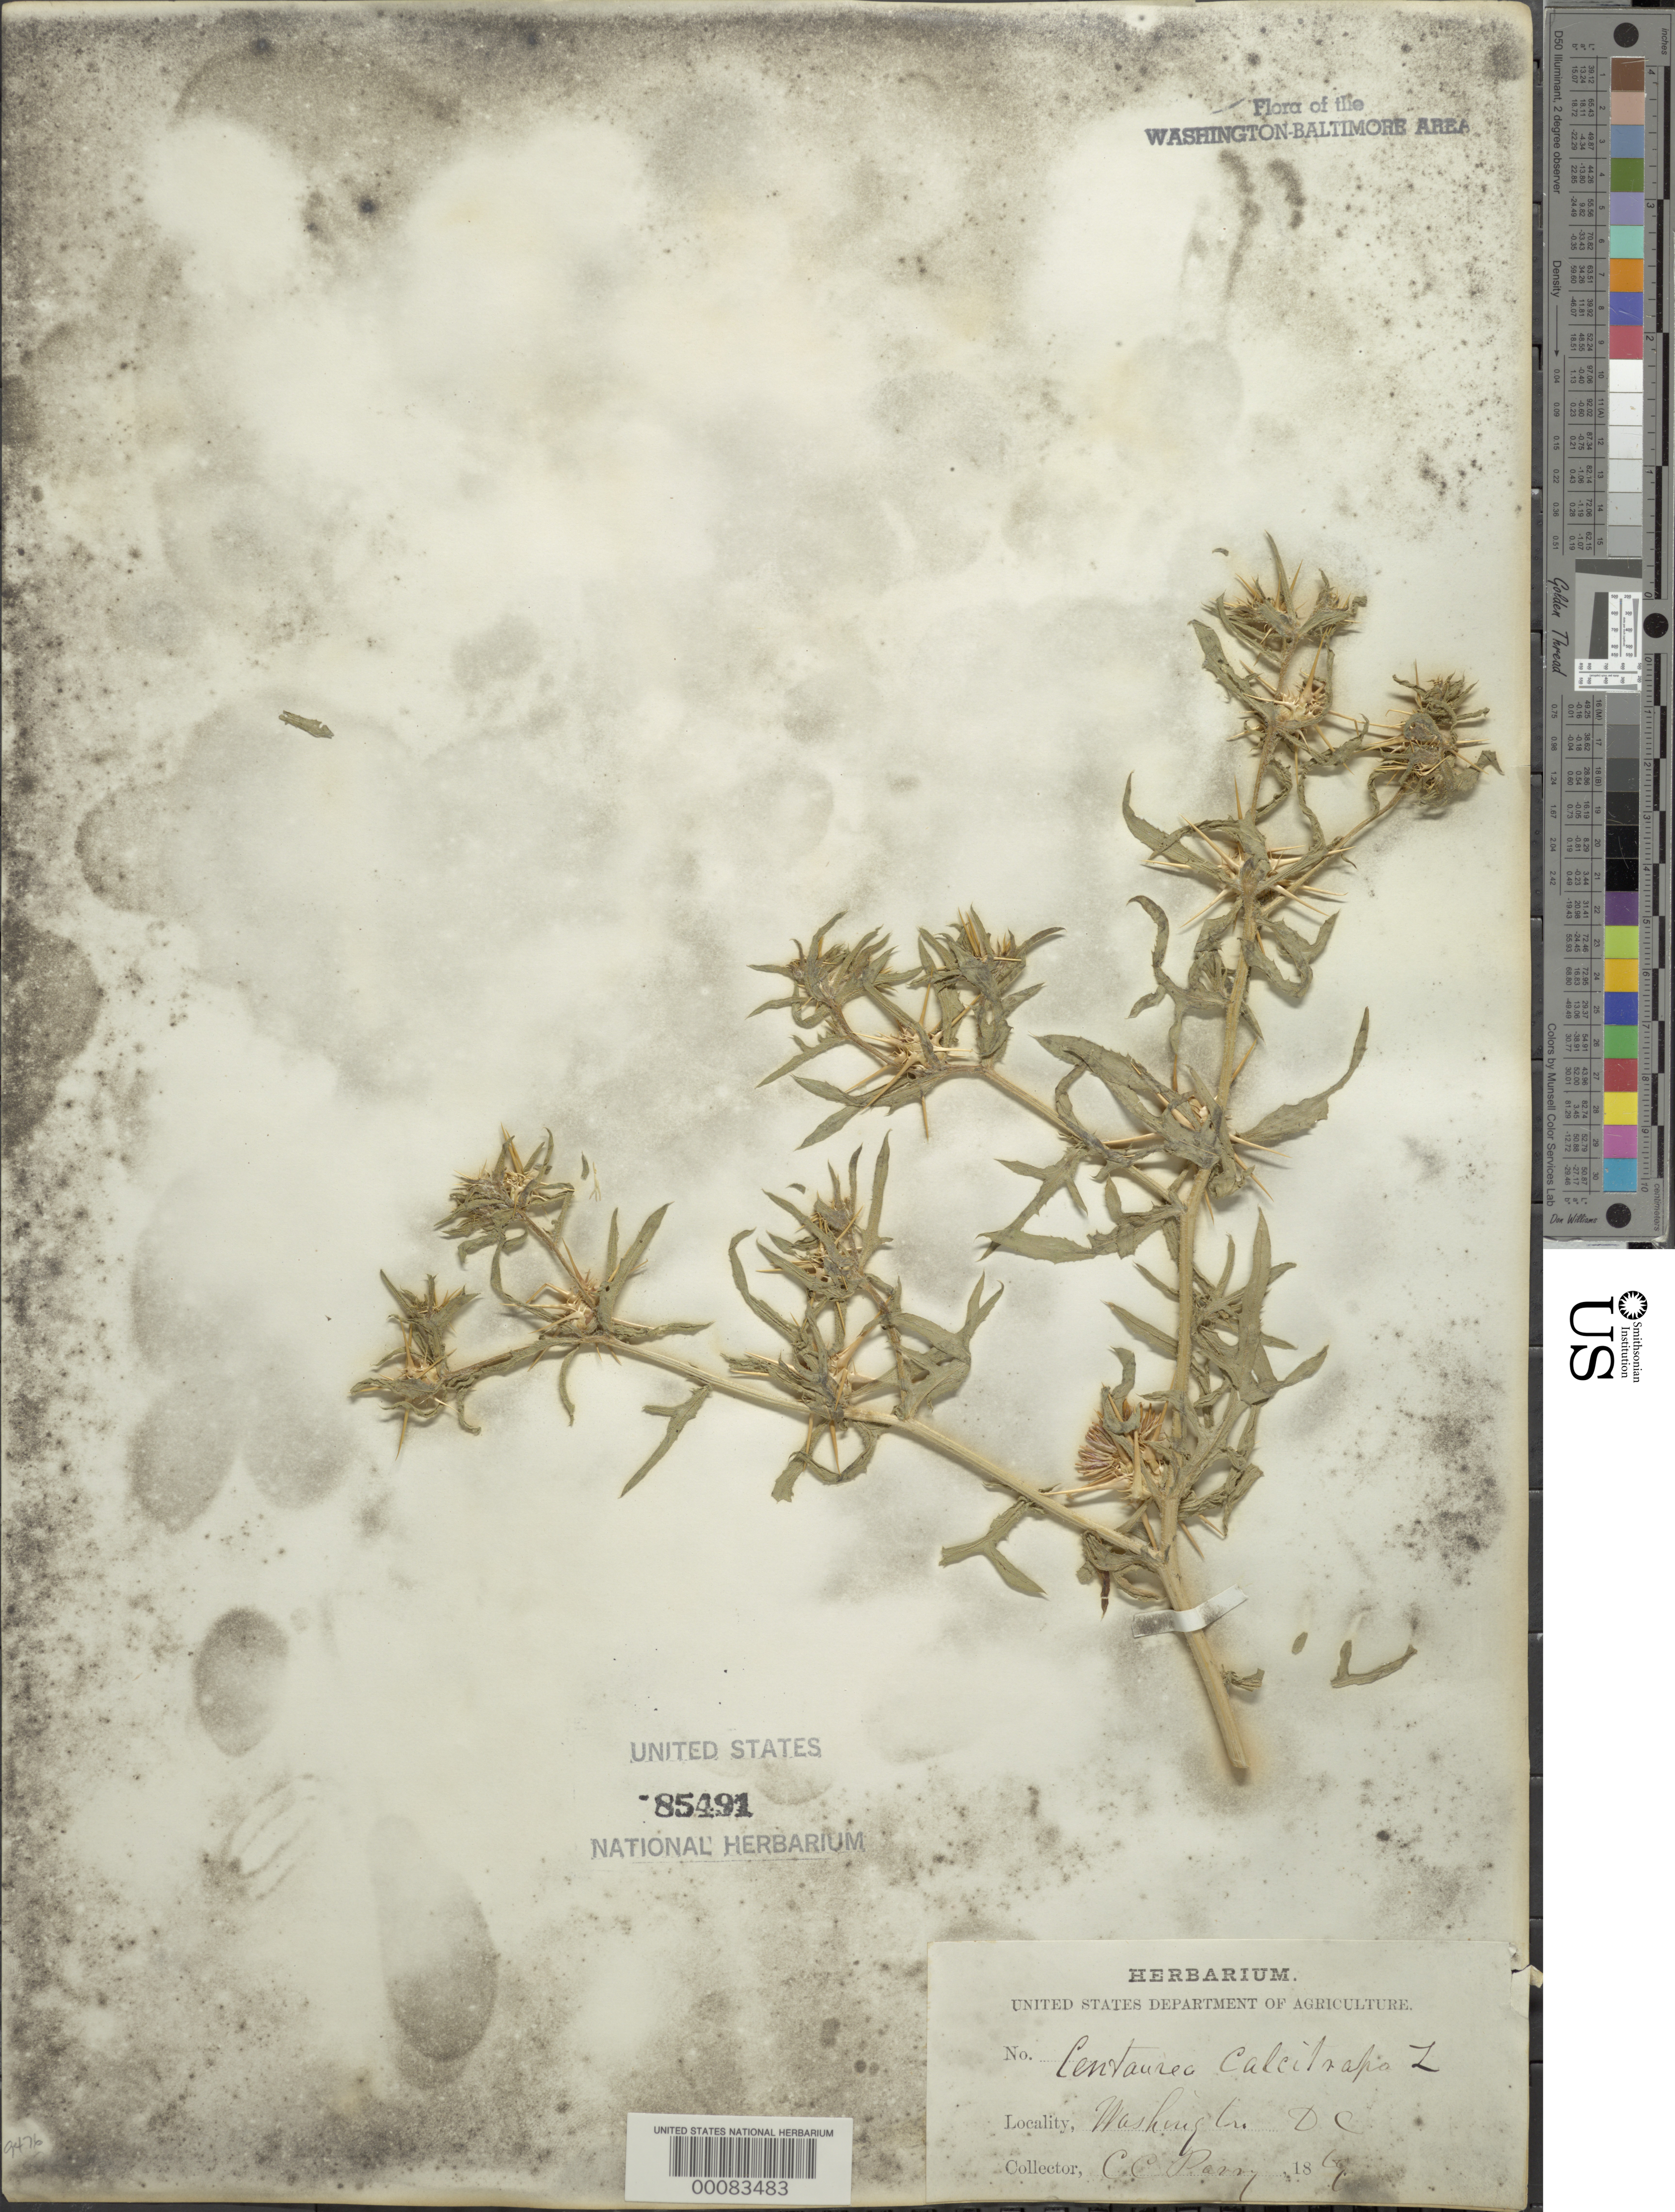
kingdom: Plantae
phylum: Tracheophyta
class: Magnoliopsida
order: Asterales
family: Asteraceae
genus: Centaurea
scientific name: Centaurea calcitrapa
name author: L.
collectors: C. C. Parry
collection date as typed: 1869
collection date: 1869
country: United States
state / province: District of Columbia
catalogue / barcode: US 85491